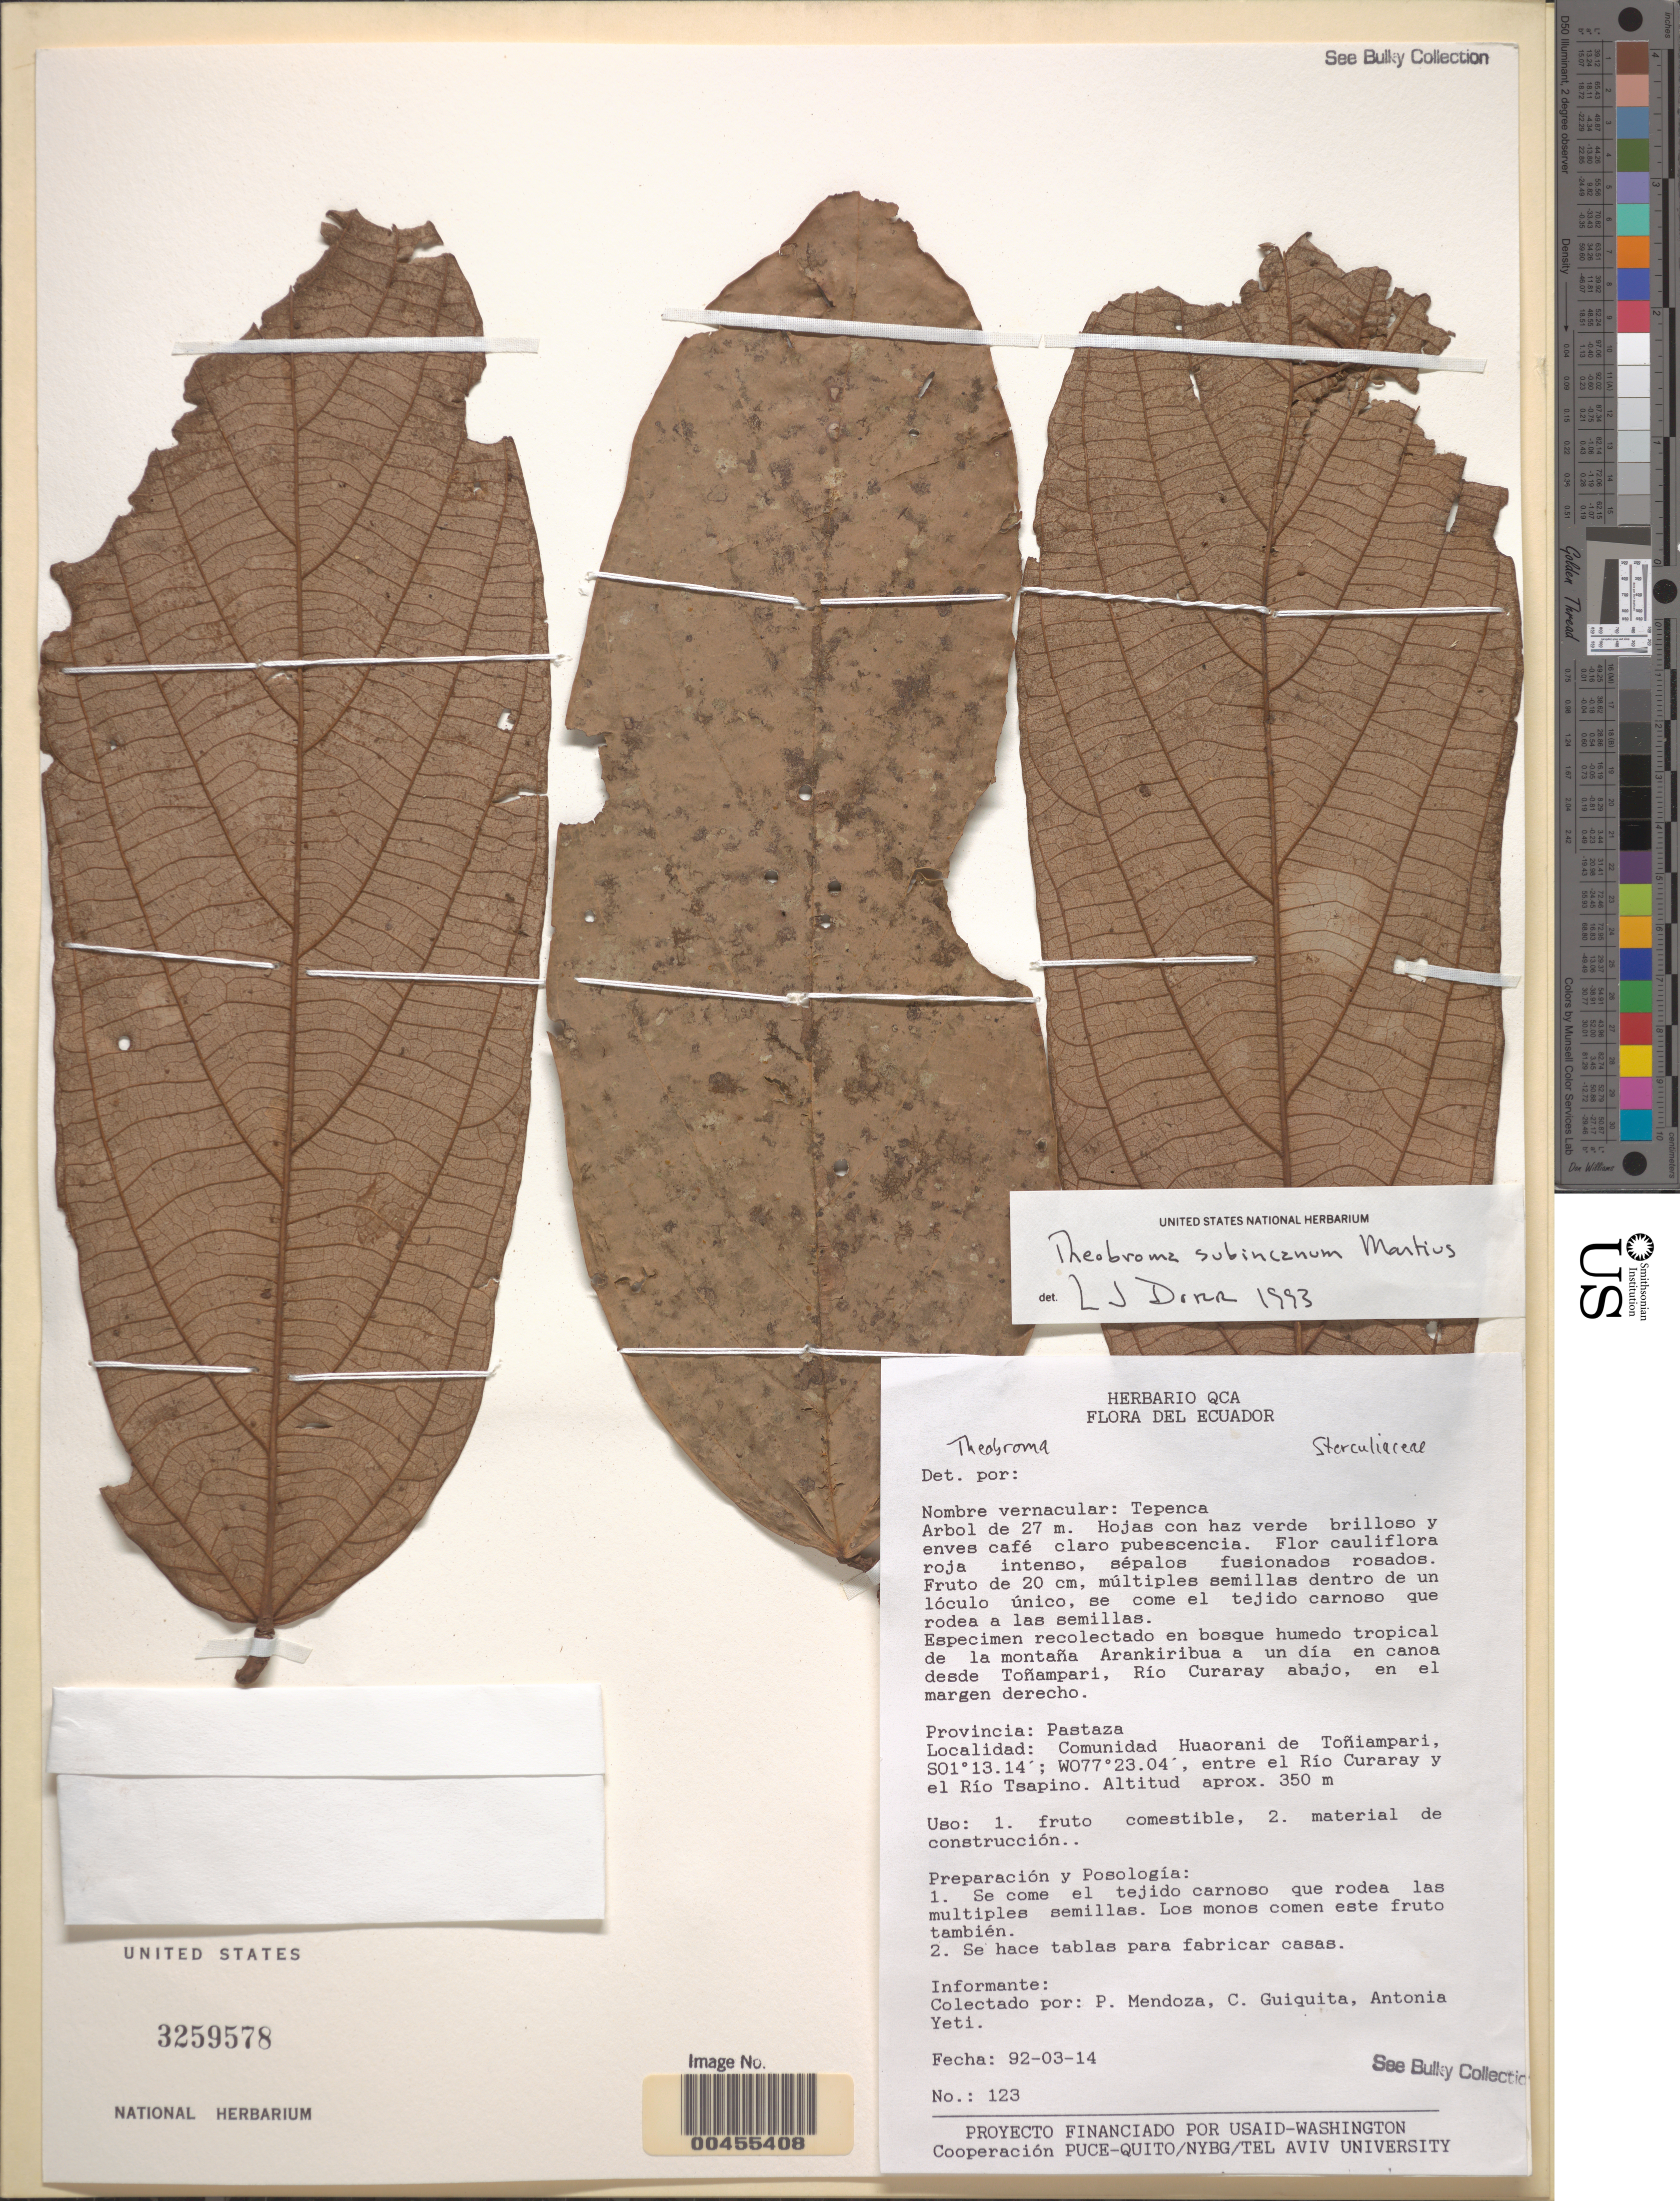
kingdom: Plantae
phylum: Tracheophyta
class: Magnoliopsida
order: Malvales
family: Malvaceae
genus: Theobroma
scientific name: Theobroma subincanum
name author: Mart.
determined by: Dorr, L. J., (BOT), Smithsonian Institution - National Museum of Natural History (UNITED STATES)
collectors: P. Mendoza, C. Guiquita & A. Yeti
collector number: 123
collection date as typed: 14 Mar 1992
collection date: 1992-03-14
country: Ecuador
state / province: Pastaza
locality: Comunidad Huaorani de Toñiampari, entre el Río Curaray y el Río Tsapino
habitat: bosque humedo tropical de la montaña Arankiribua a un día en canoa desde Toñampari, Río Curaray abajo, en el margen derecho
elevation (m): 350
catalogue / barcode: US 3259578